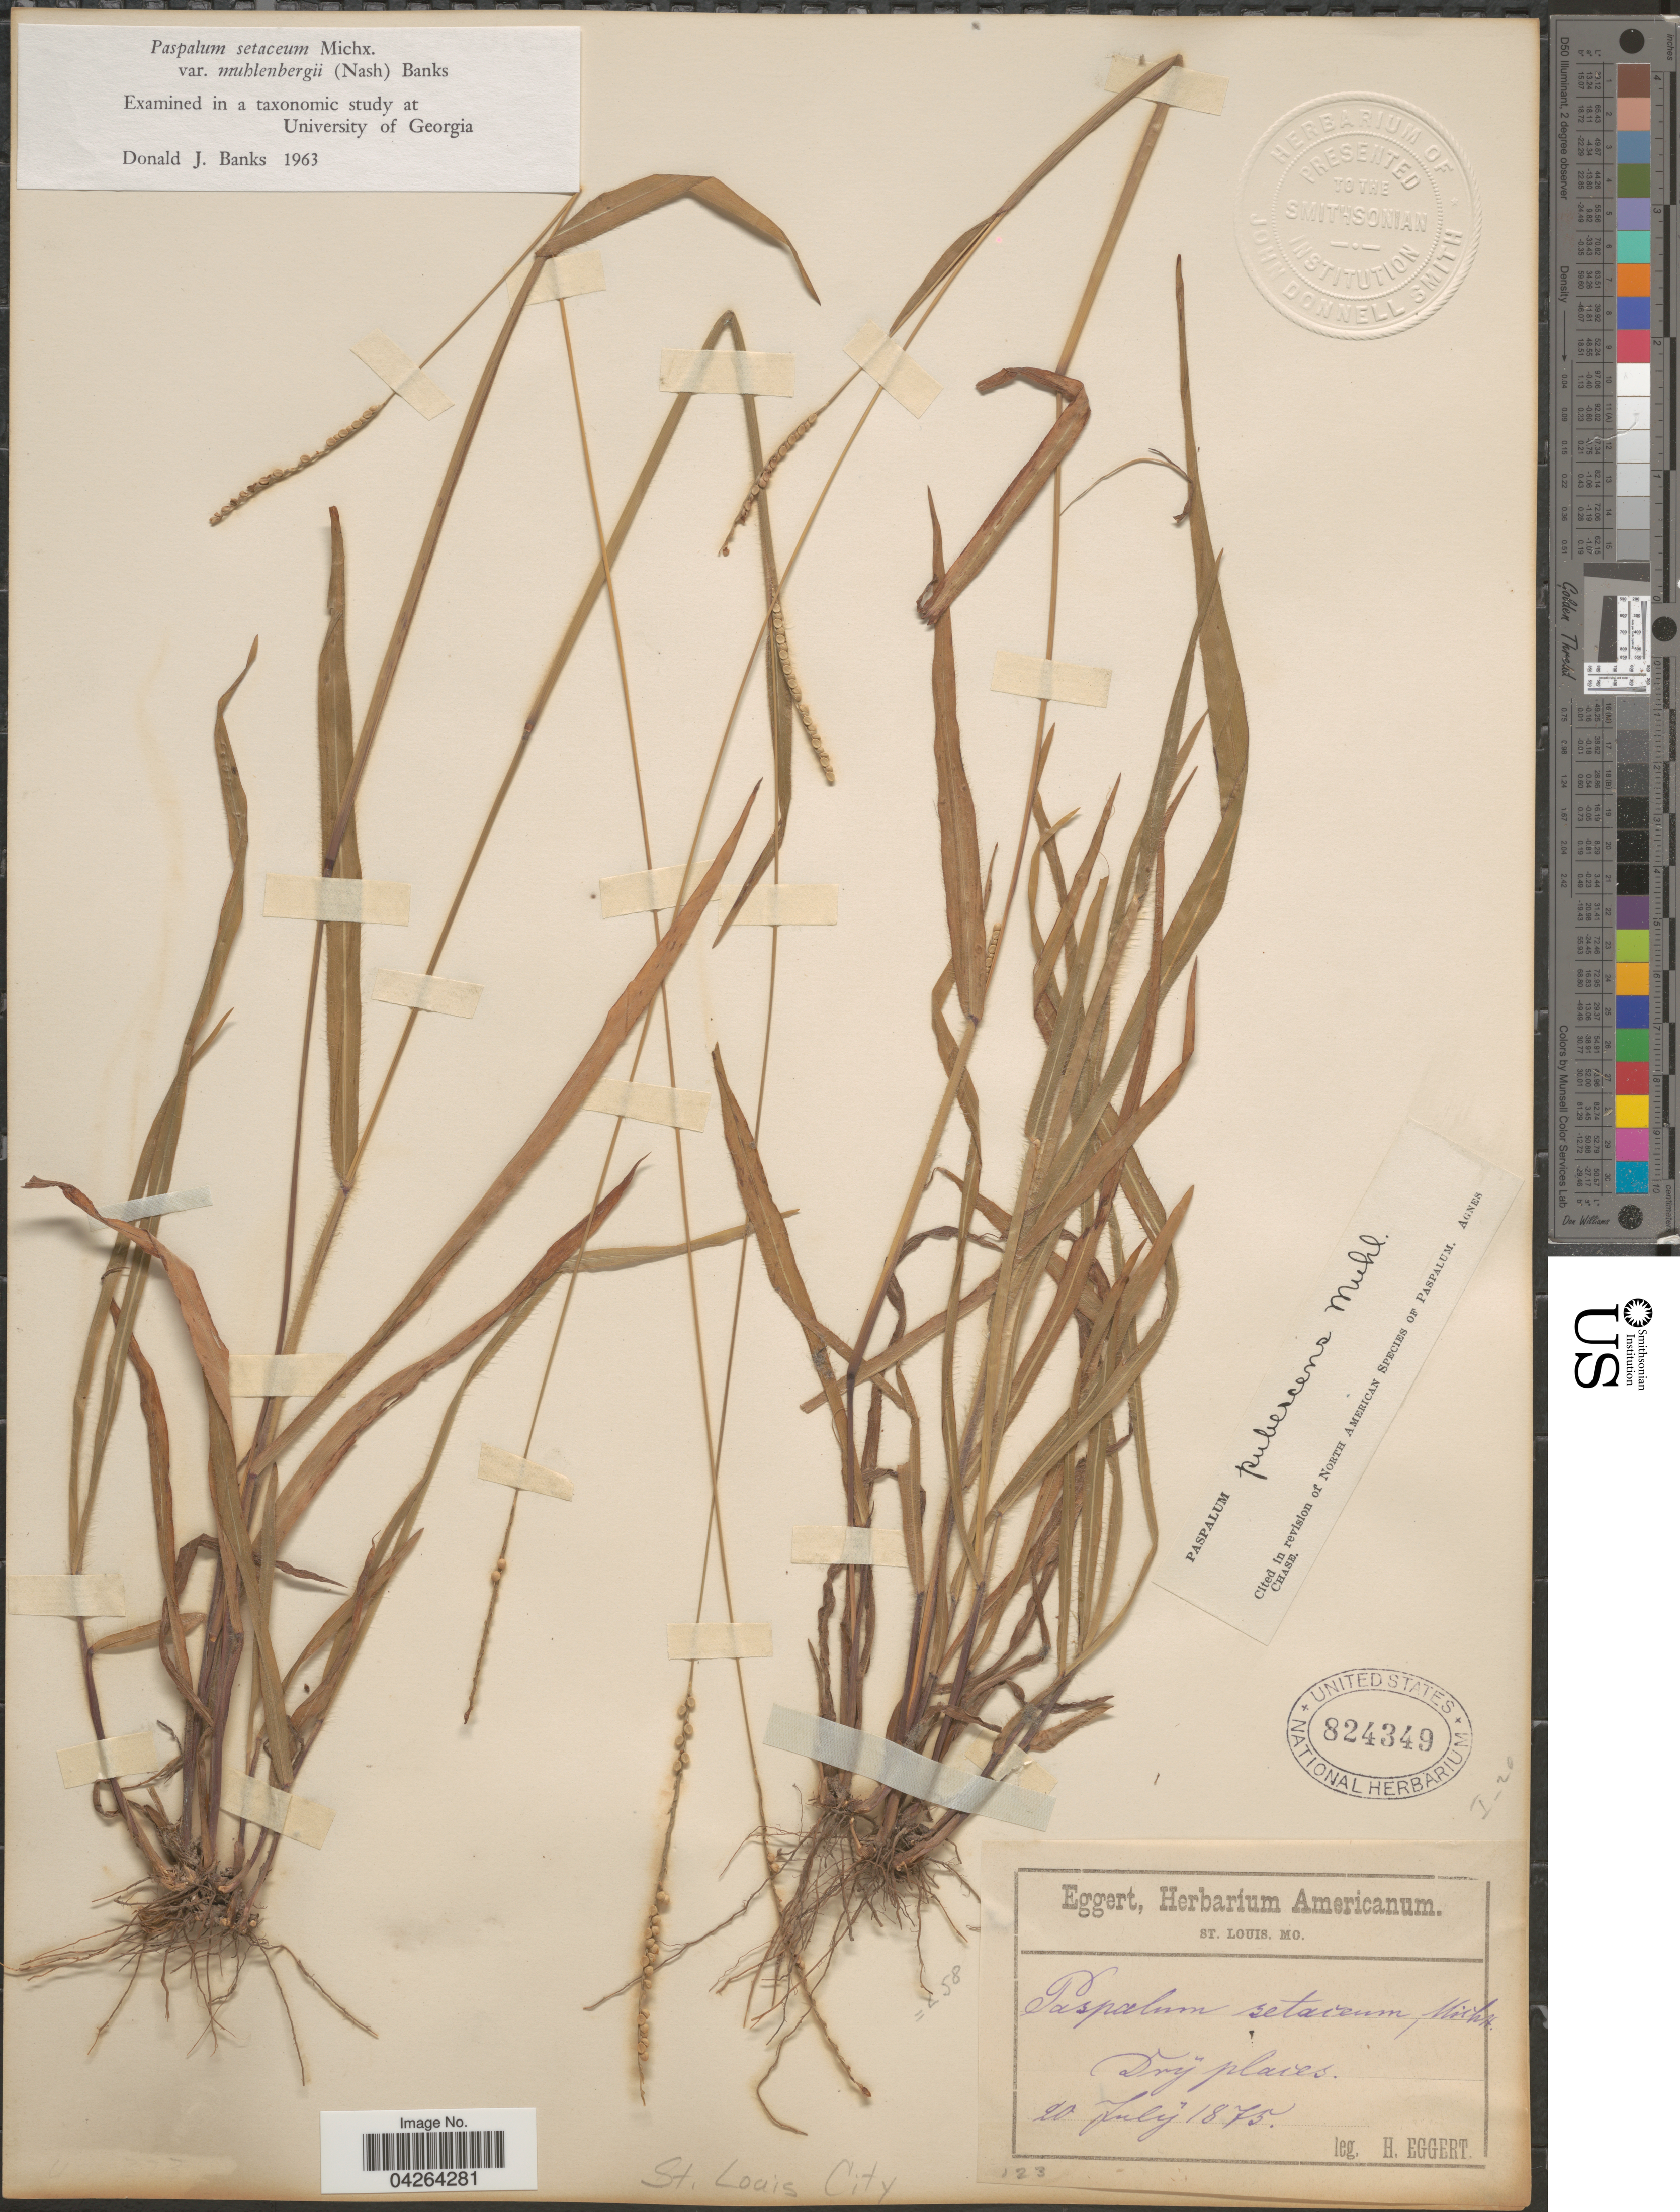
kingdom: Plantae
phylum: Tracheophyta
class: Liliopsida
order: Poales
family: Poaceae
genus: Paspalum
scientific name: Paspalum setaceum var. muhlenbergii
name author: (Nash) D.J. Banks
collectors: H. Eggert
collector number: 123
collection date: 1875-07-20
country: United States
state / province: Missouri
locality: St. Louis City.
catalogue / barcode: US 824349